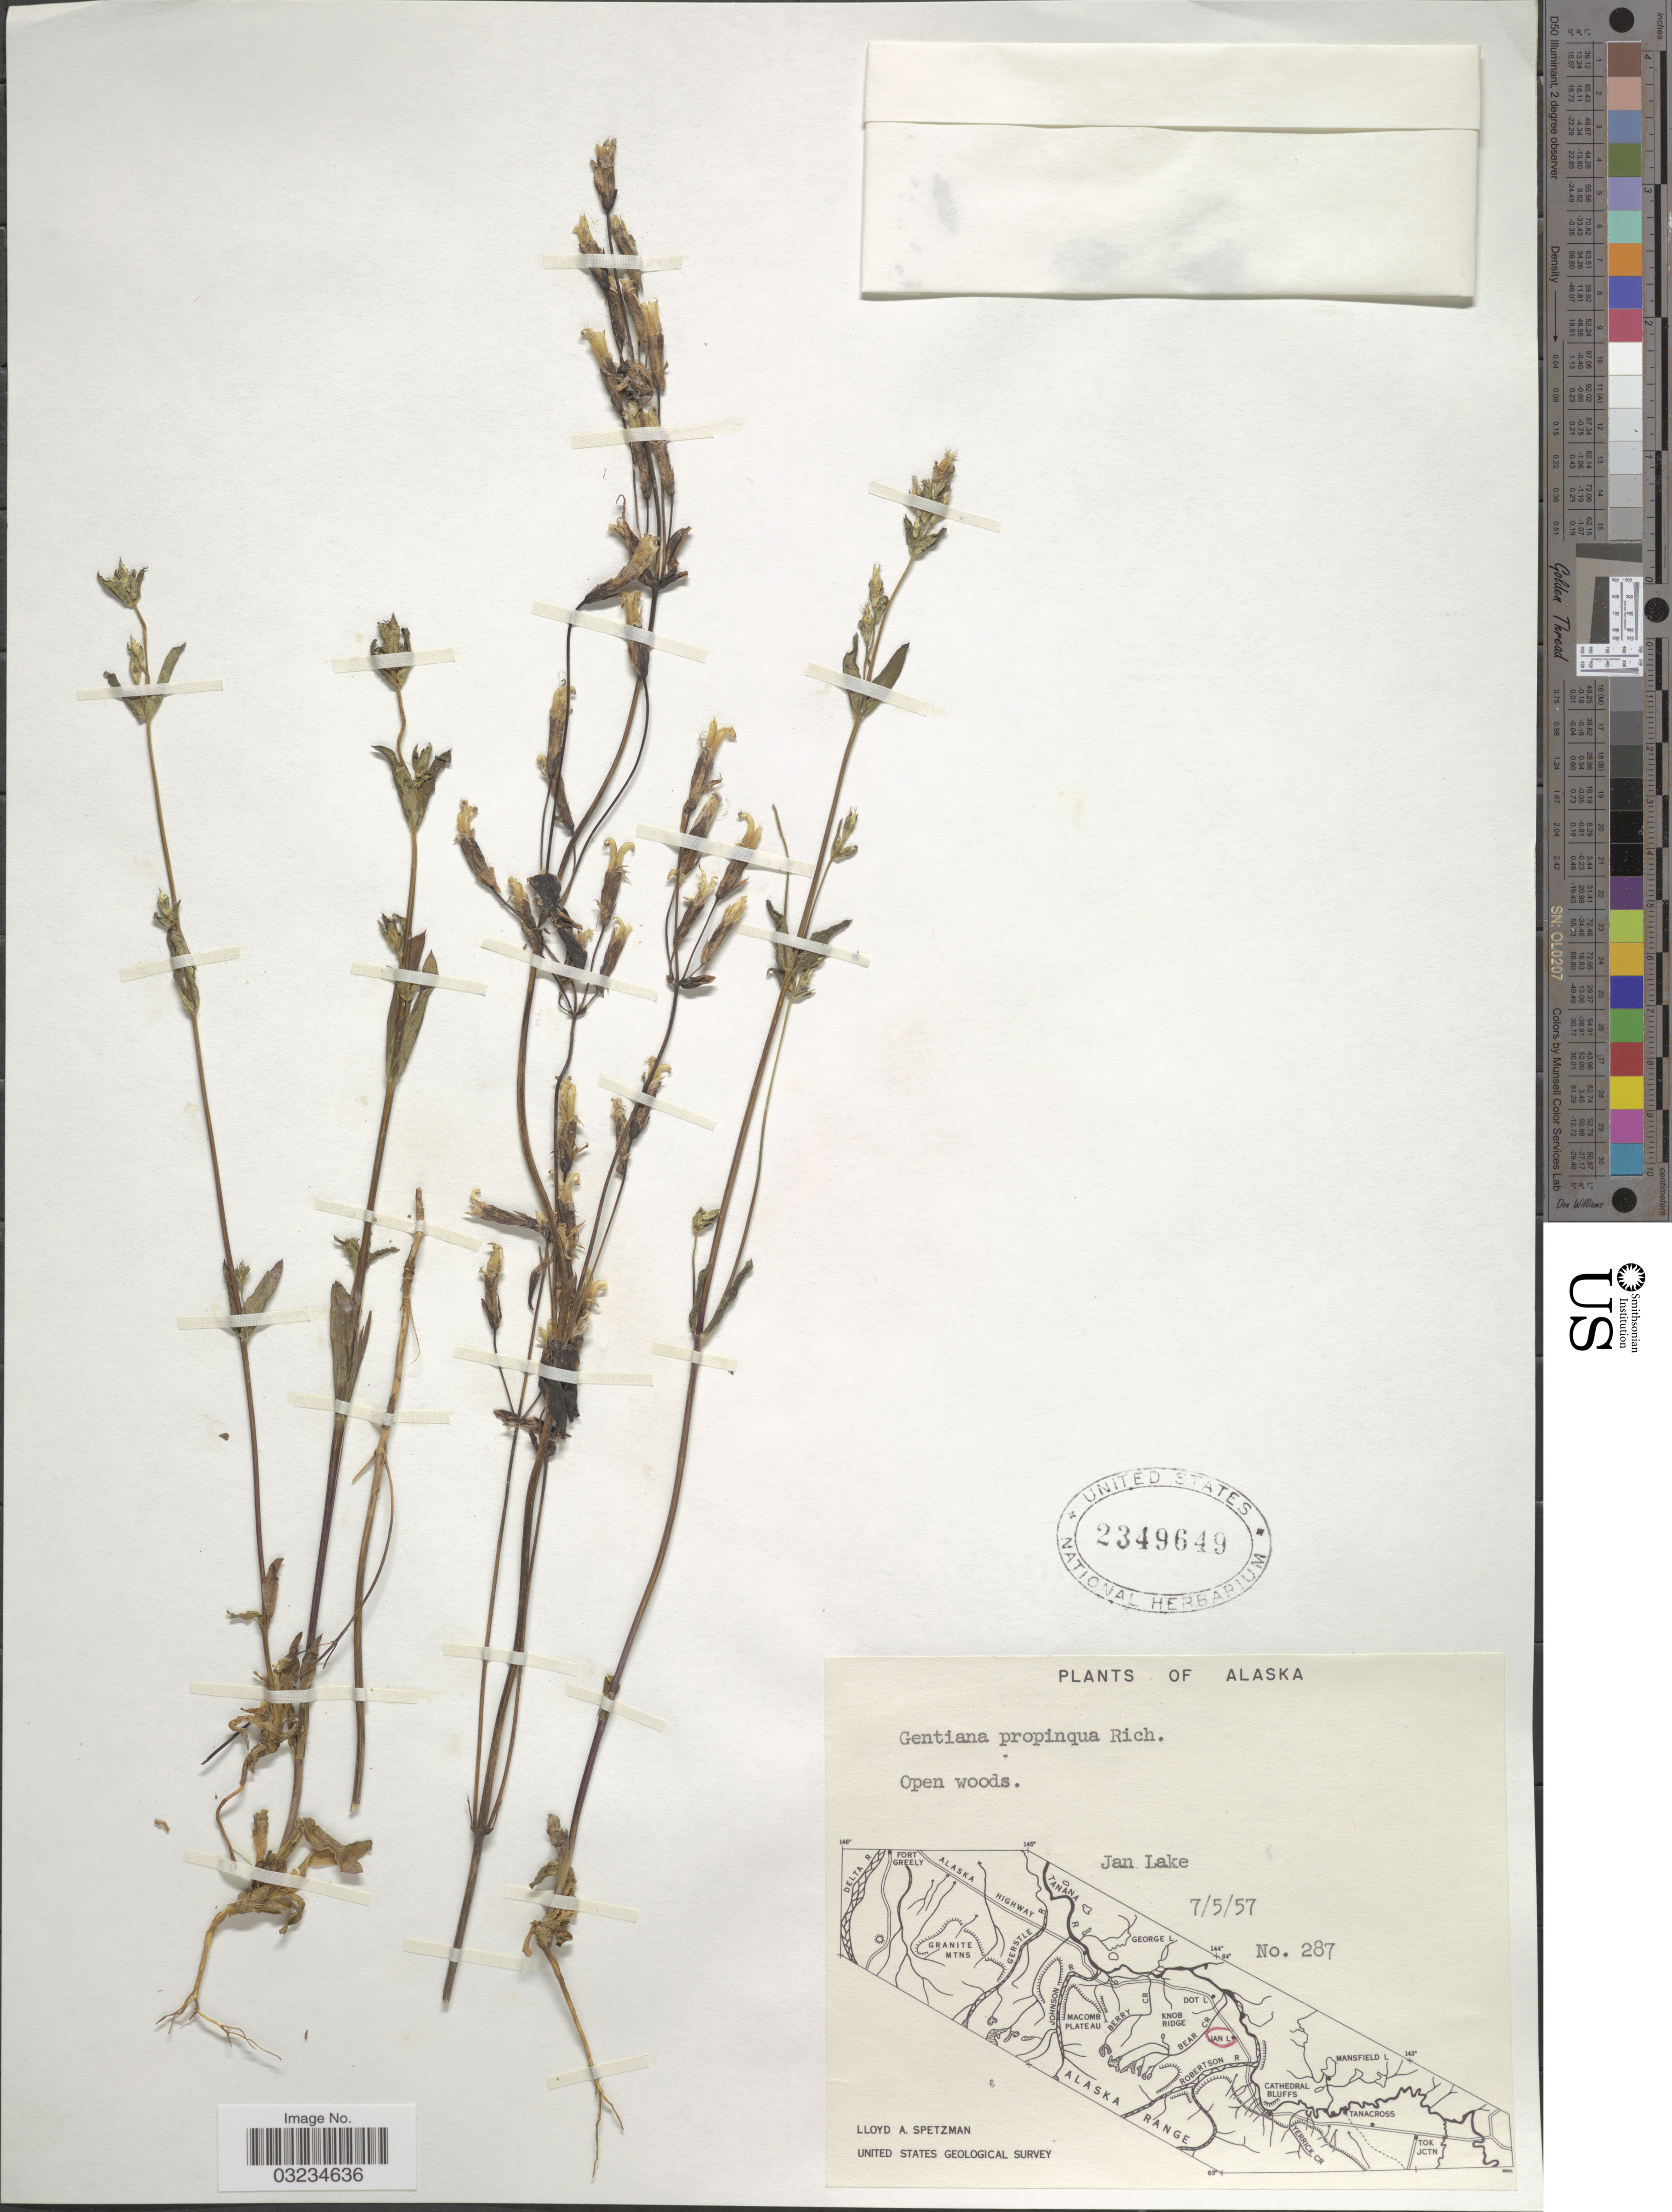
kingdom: Plantae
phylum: Tracheophyta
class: Magnoliopsida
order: Gentianales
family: Gentianaceae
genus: Gentiana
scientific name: Gentiana propinqua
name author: Richards.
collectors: L. Spetzman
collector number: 287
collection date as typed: Transcribed d/m/y: 5/7/57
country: United States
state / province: Alaska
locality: Open woods. Jan Lake.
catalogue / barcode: US 2349649